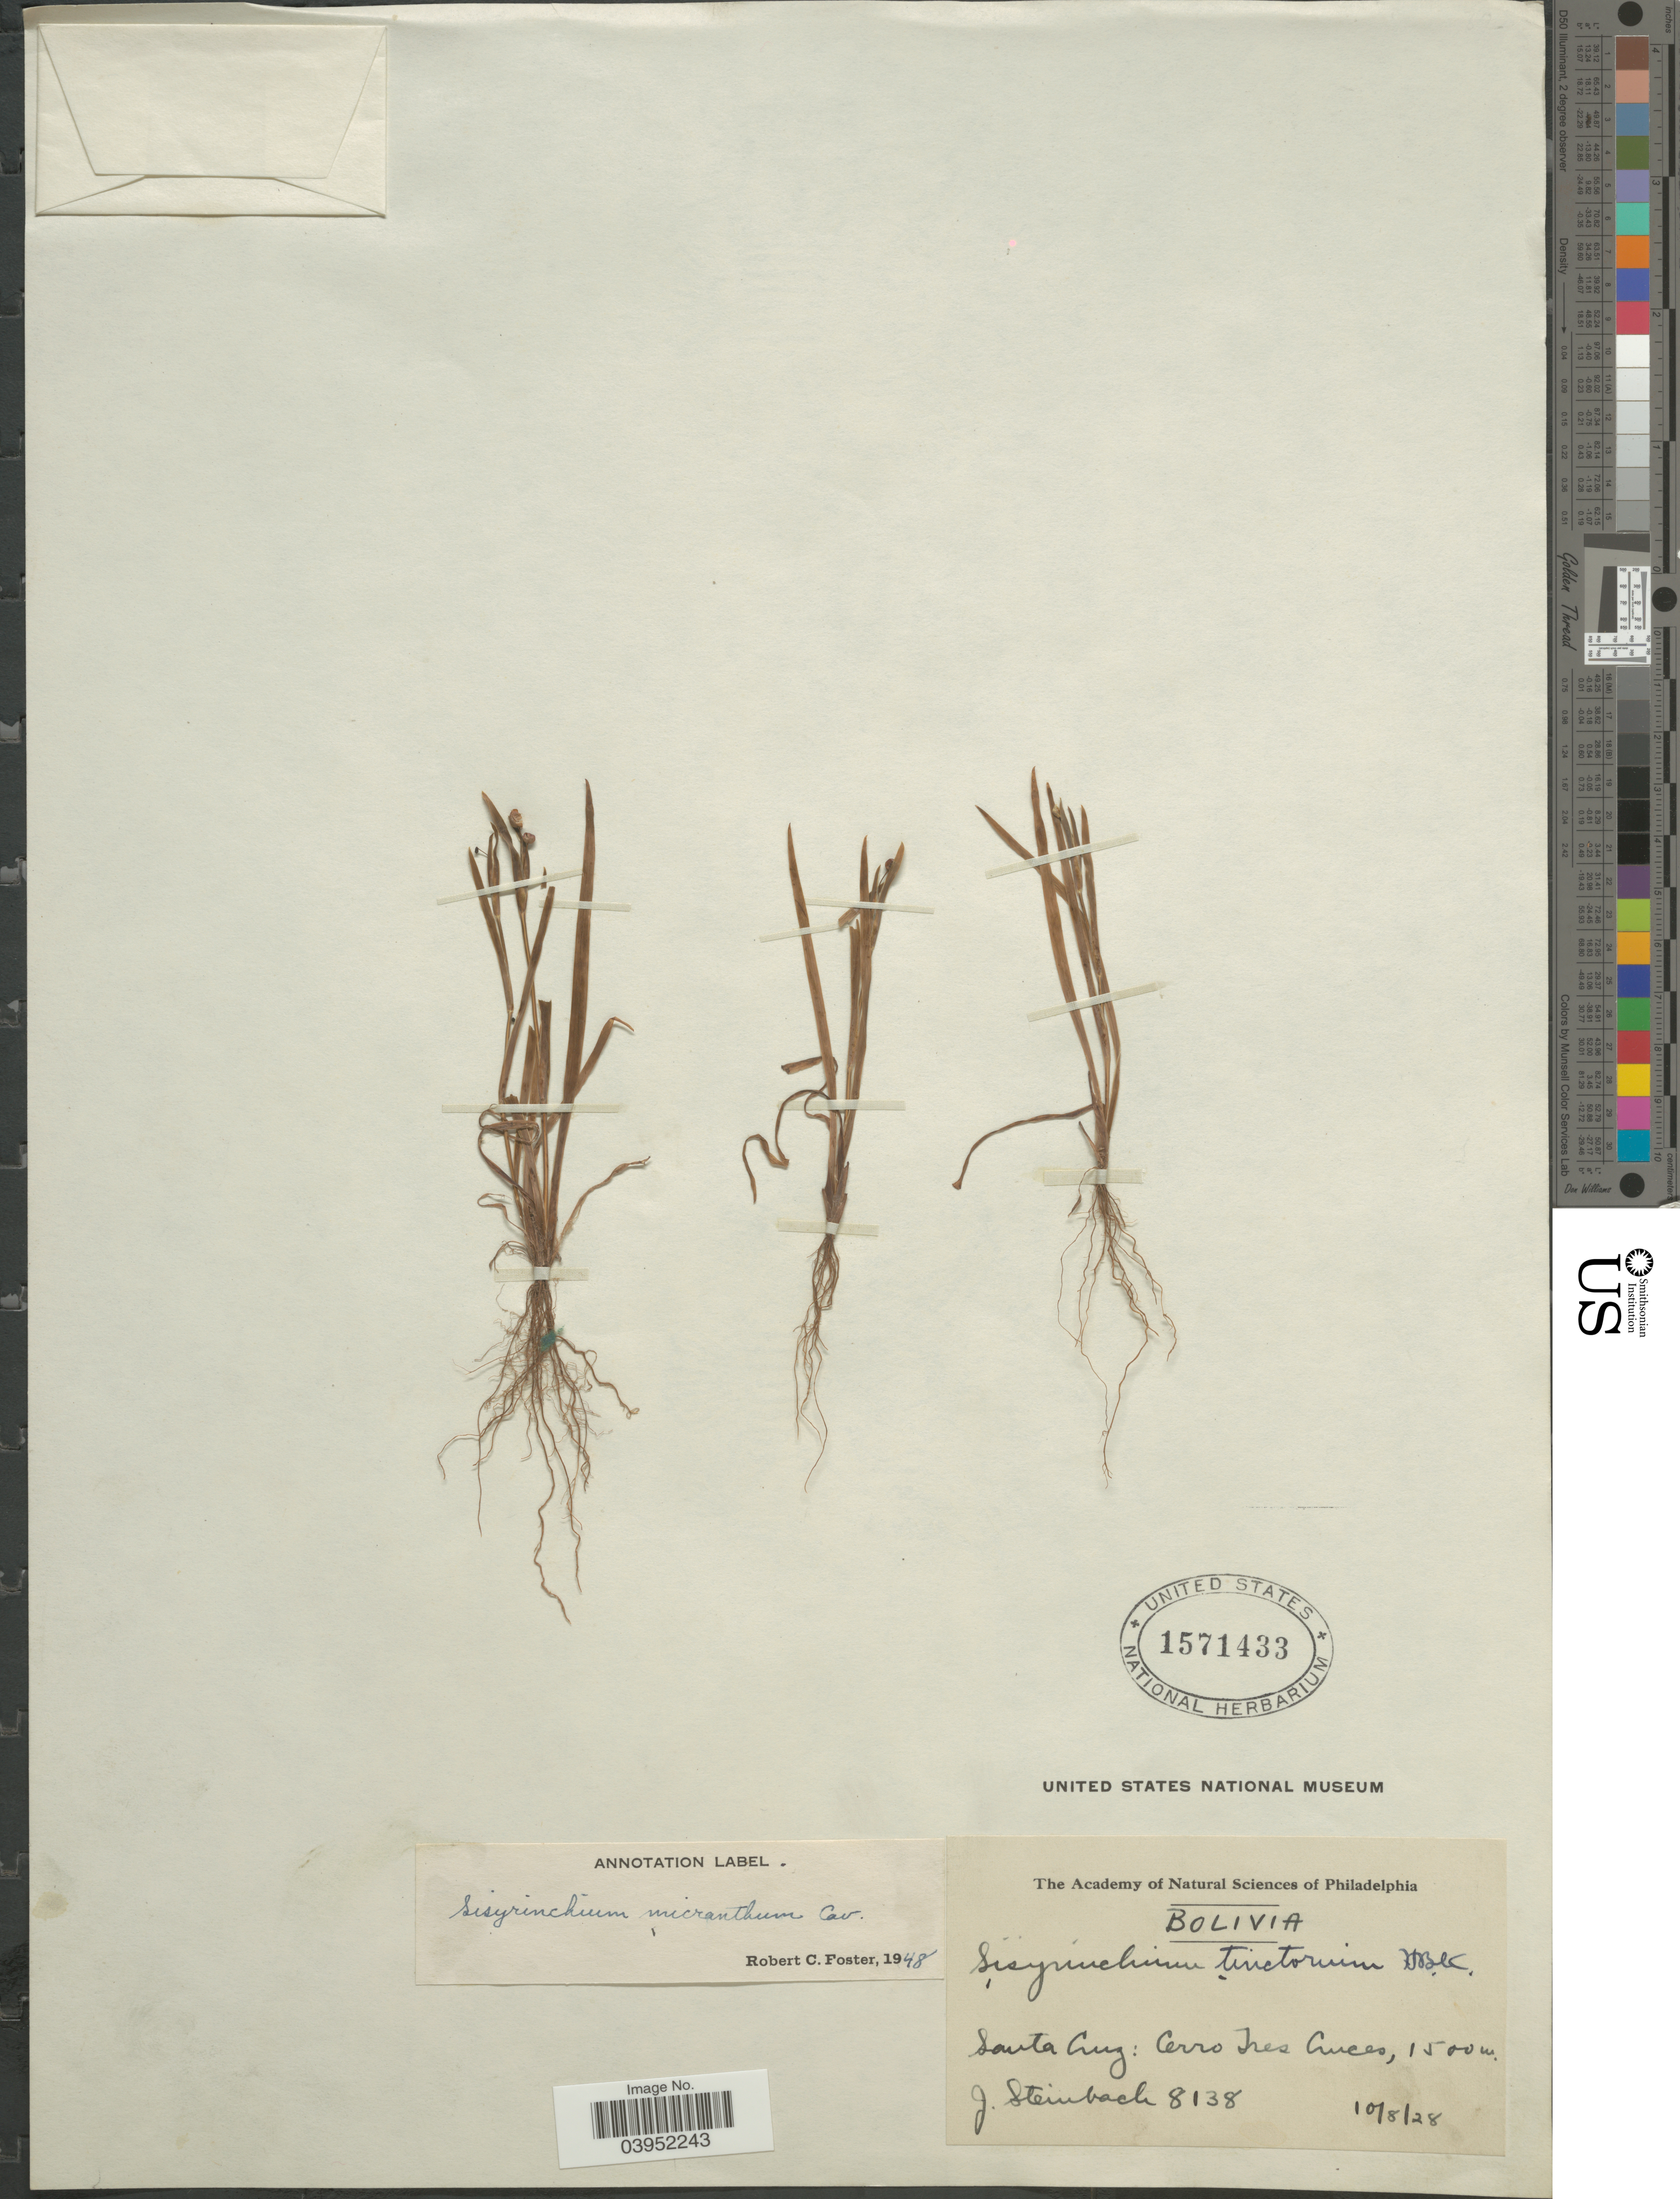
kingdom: Plantae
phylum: Tracheophyta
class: Liliopsida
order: Asparagales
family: Iridaceae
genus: Sisyrinchium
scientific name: Sisyrinchium micranthum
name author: Cav.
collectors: J. Steinbach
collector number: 8138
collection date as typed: Transcribed d/m/y: 10/8/28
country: Bolivia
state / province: Santa Cruz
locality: Cerro Ines Cruces.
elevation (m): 1500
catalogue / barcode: US 1571433